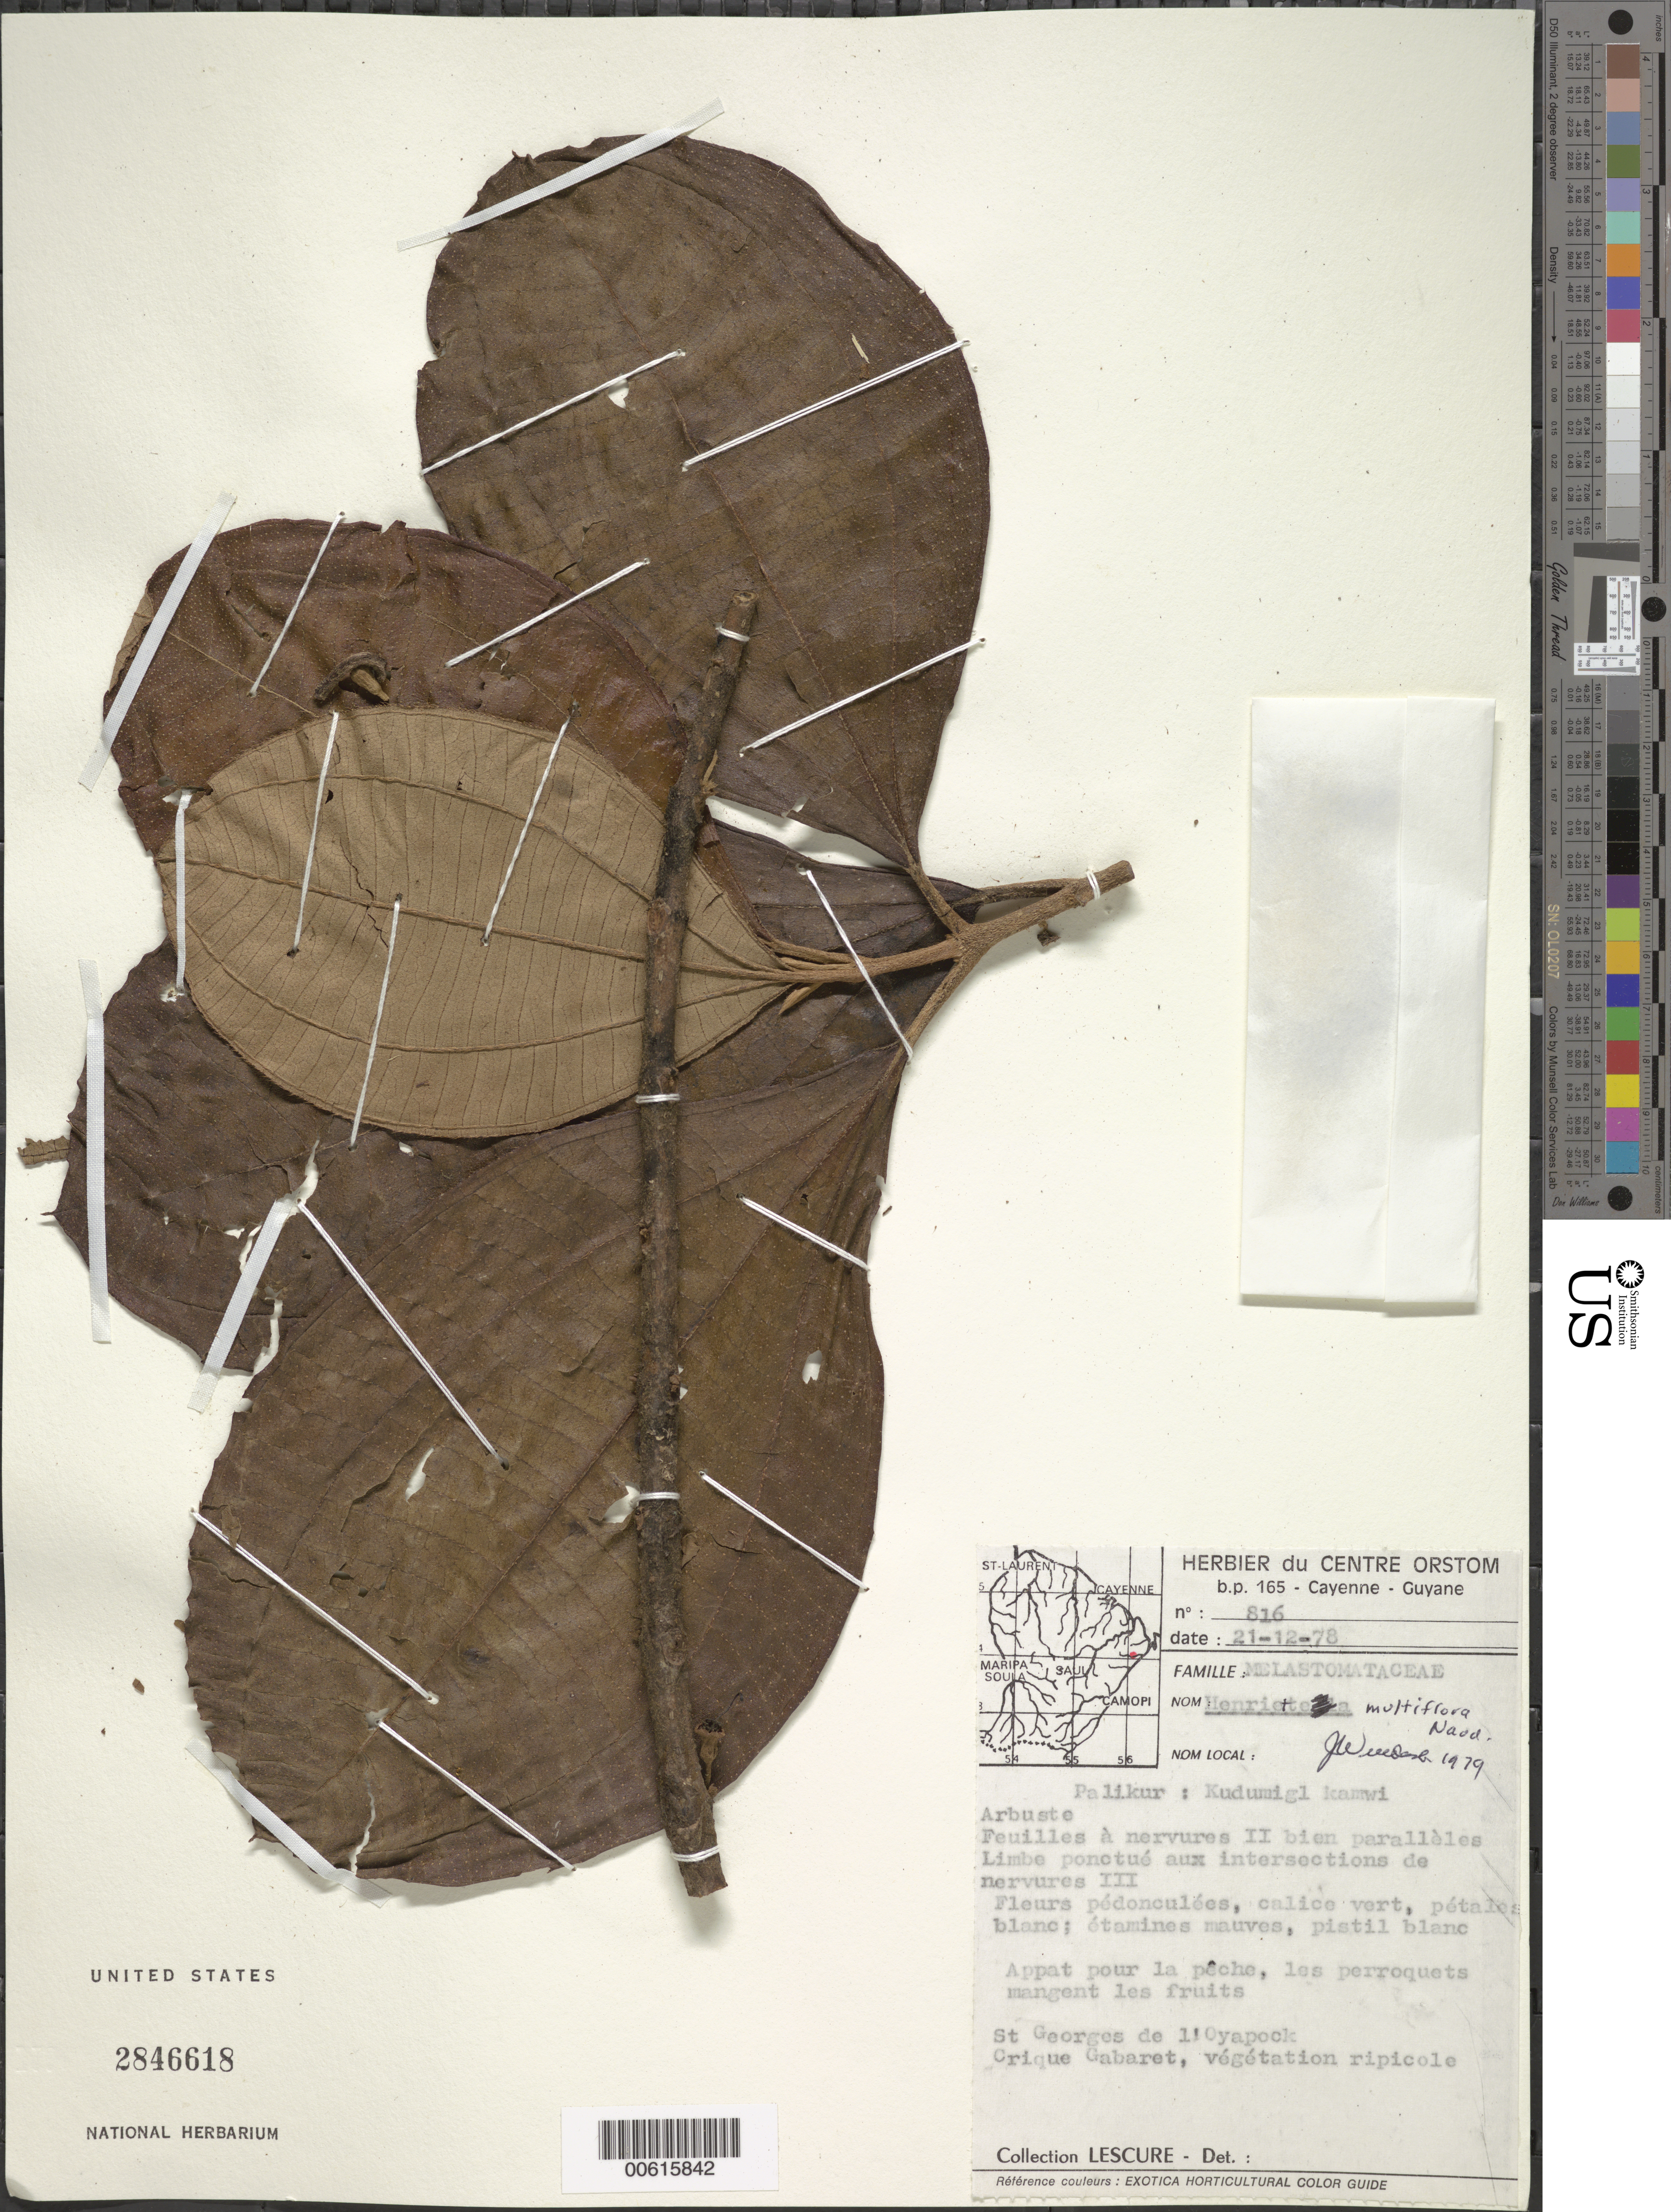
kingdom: Plantae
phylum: Tracheophyta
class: Magnoliopsida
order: Myrtales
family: Melastomataceae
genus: Henriettea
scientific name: Henriettea multiflora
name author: Naudin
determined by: Wurdack, John J., (US), US (UNITED STATES)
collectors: J.-P. Lescure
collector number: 816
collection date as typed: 21-Dec-78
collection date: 1978-12-21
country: French Guiana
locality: St. Georges de l'Oyapock, Crique Gabaret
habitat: Vegetation ripicole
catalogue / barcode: US 2846618